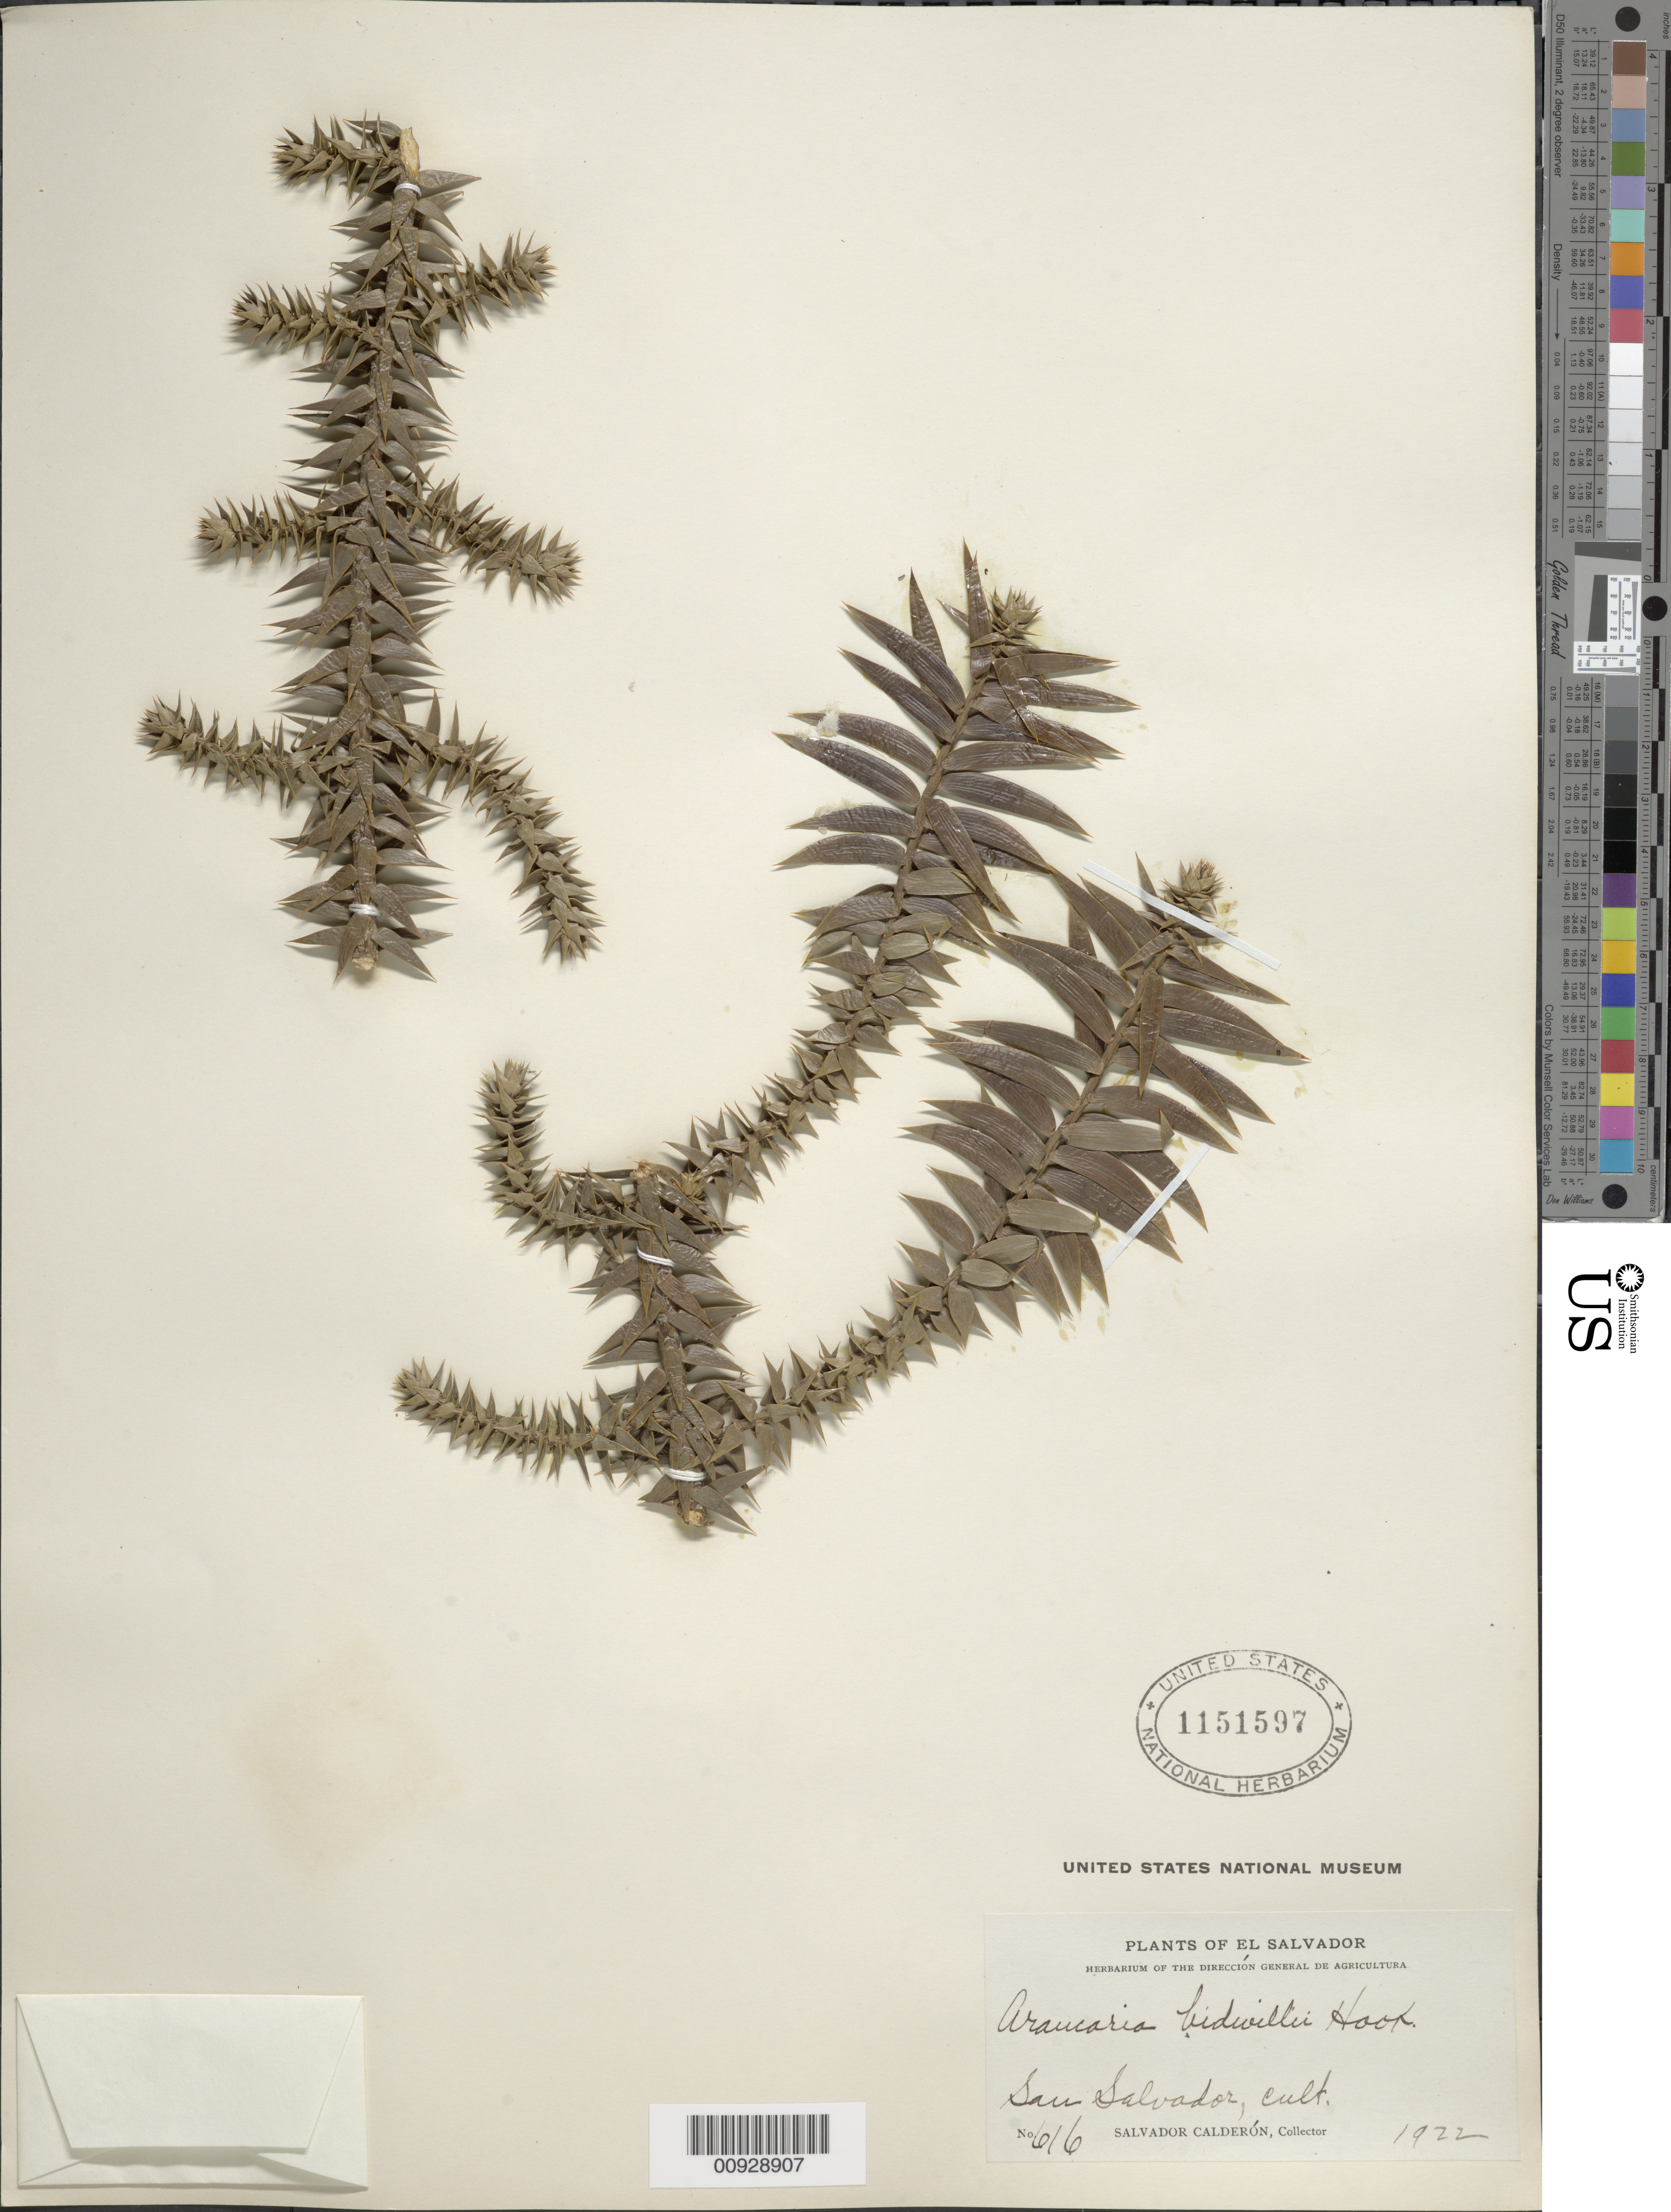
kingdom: Plantae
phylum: Tracheophyta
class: Pinopsida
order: Pinales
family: Araucariaceae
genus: Araucaria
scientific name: Araucaria bidwillii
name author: Hook.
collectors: S. Calderón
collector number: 616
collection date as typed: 1922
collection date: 1922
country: El Salvador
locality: San Salvador.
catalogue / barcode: US 1151597